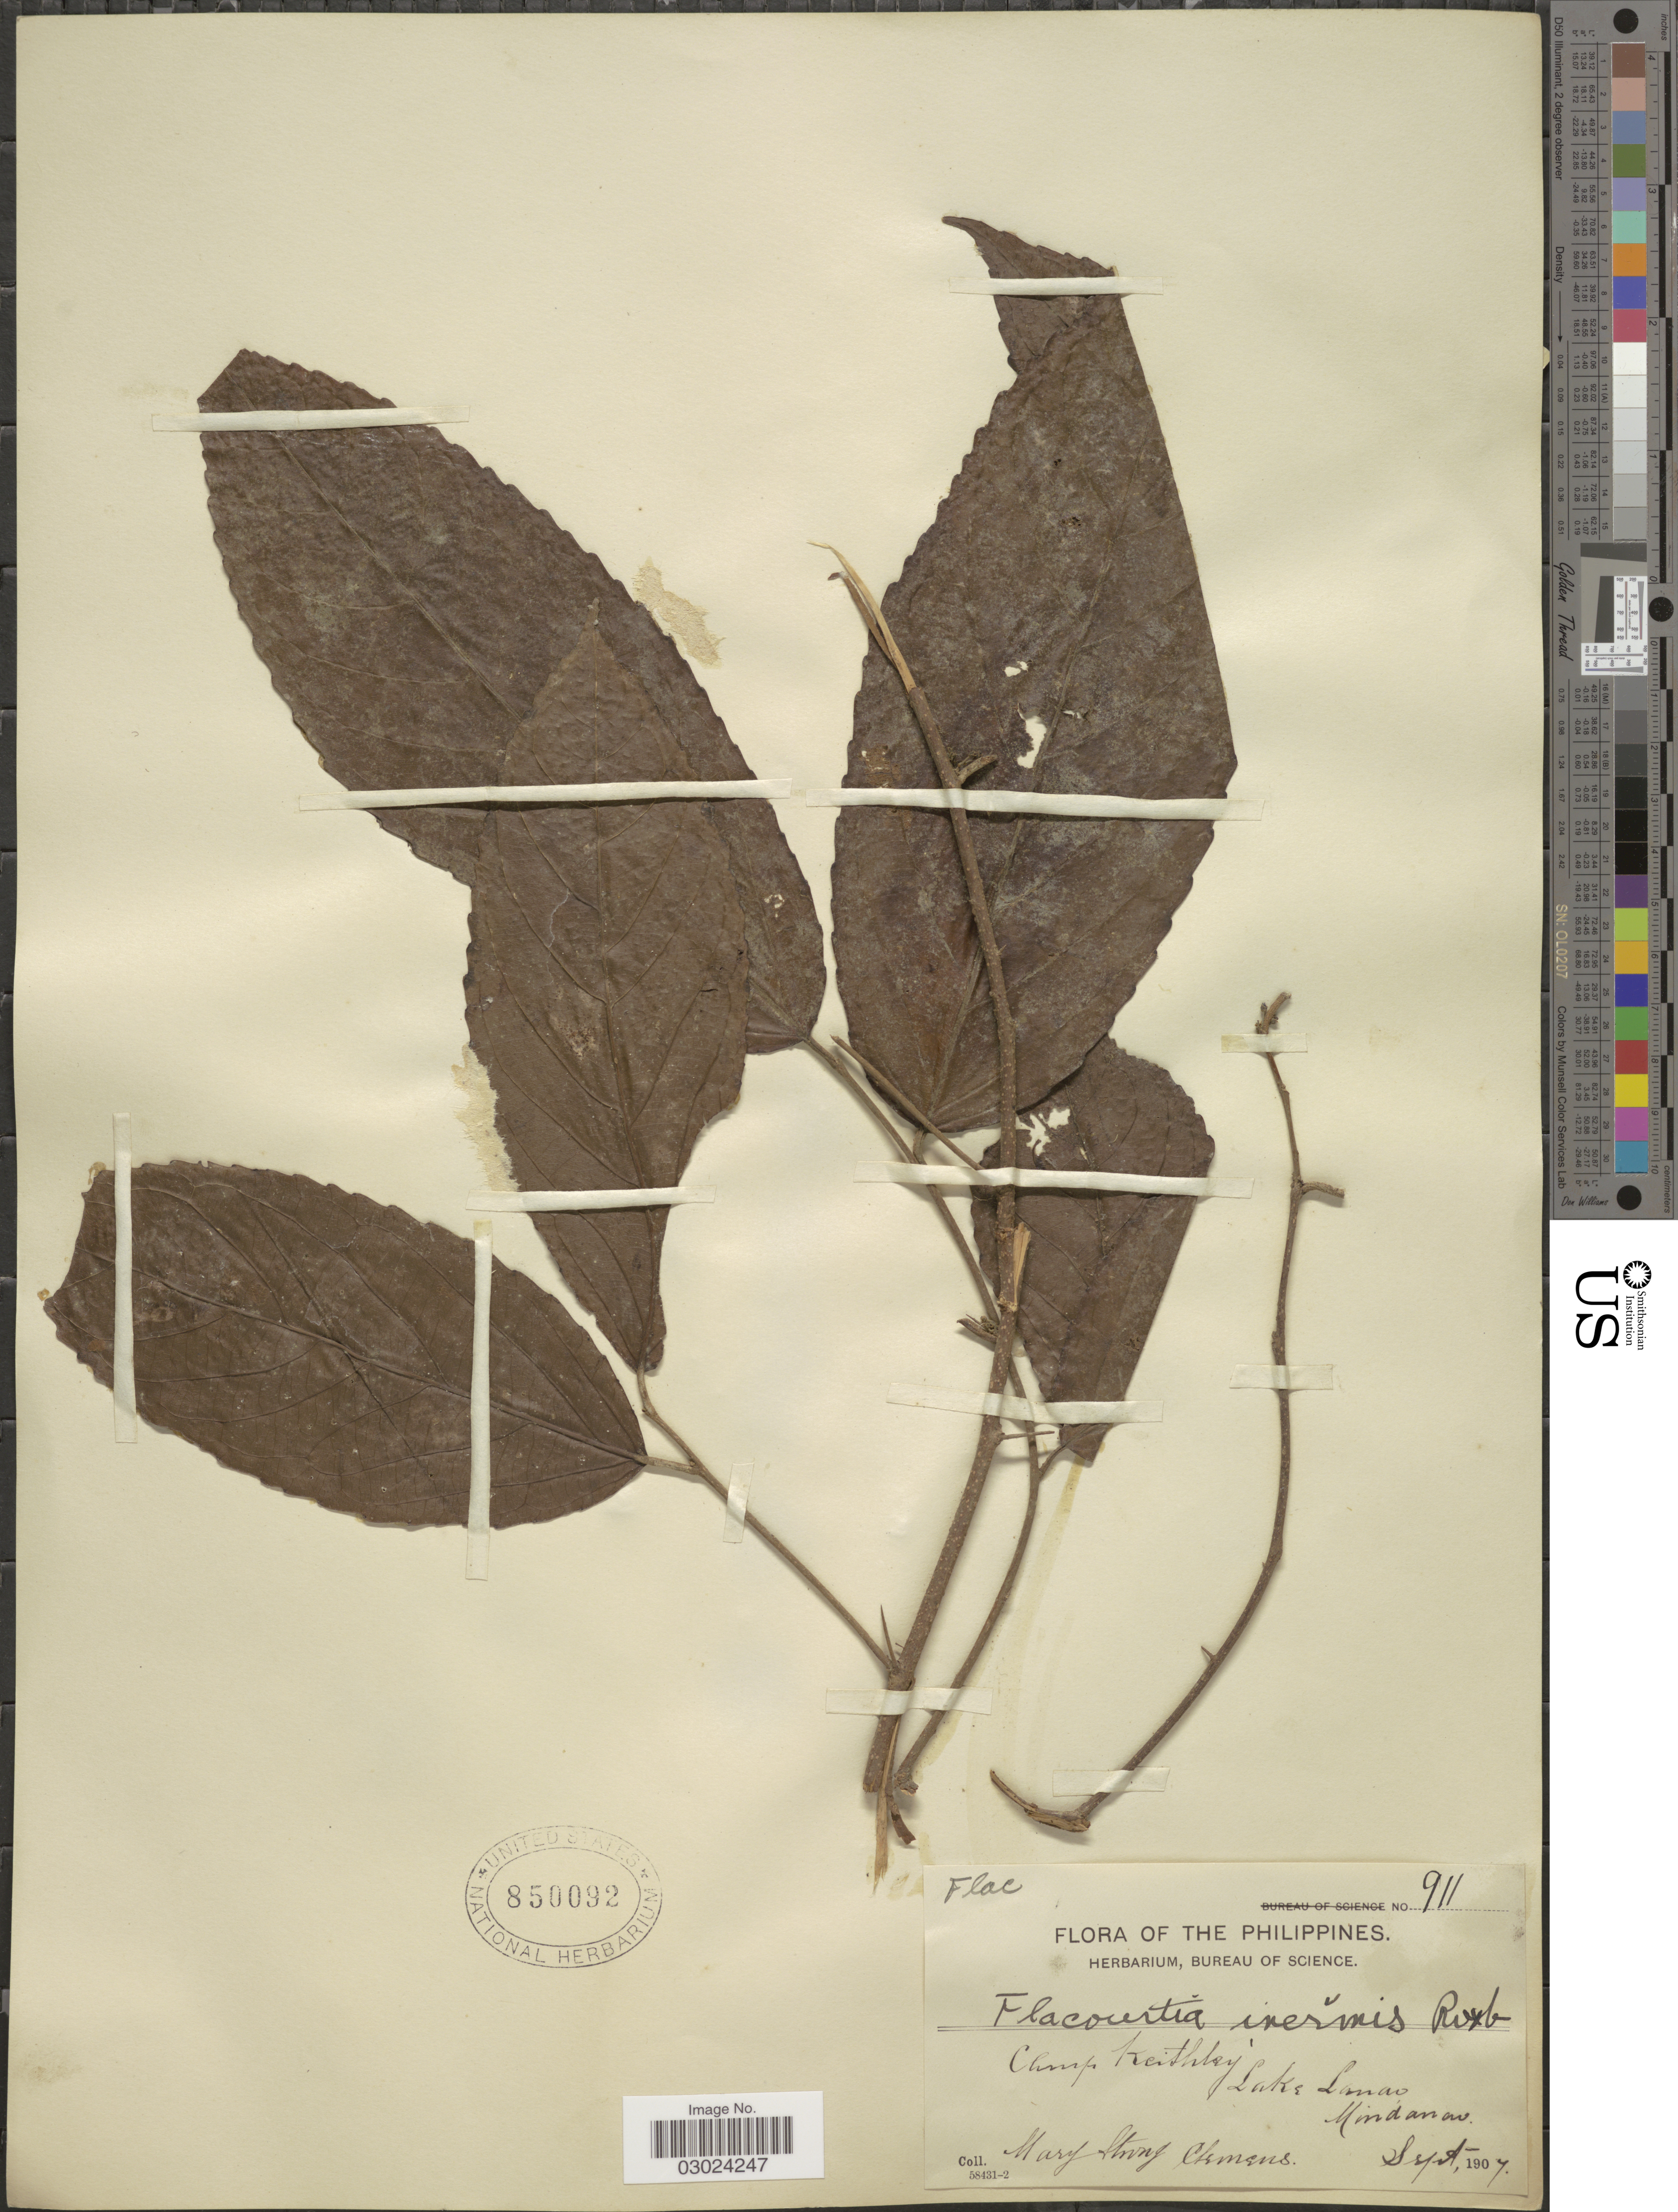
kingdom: Plantae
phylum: Tracheophyta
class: Magnoliopsida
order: Malpighiales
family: Salicaceae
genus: Flacourtia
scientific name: Flacourtia inermis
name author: Roxb.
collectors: M. S. Clemens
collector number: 911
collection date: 1907-09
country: Philippines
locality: Camp Keithley. Lake Lamao Mindanao.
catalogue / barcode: US 850092